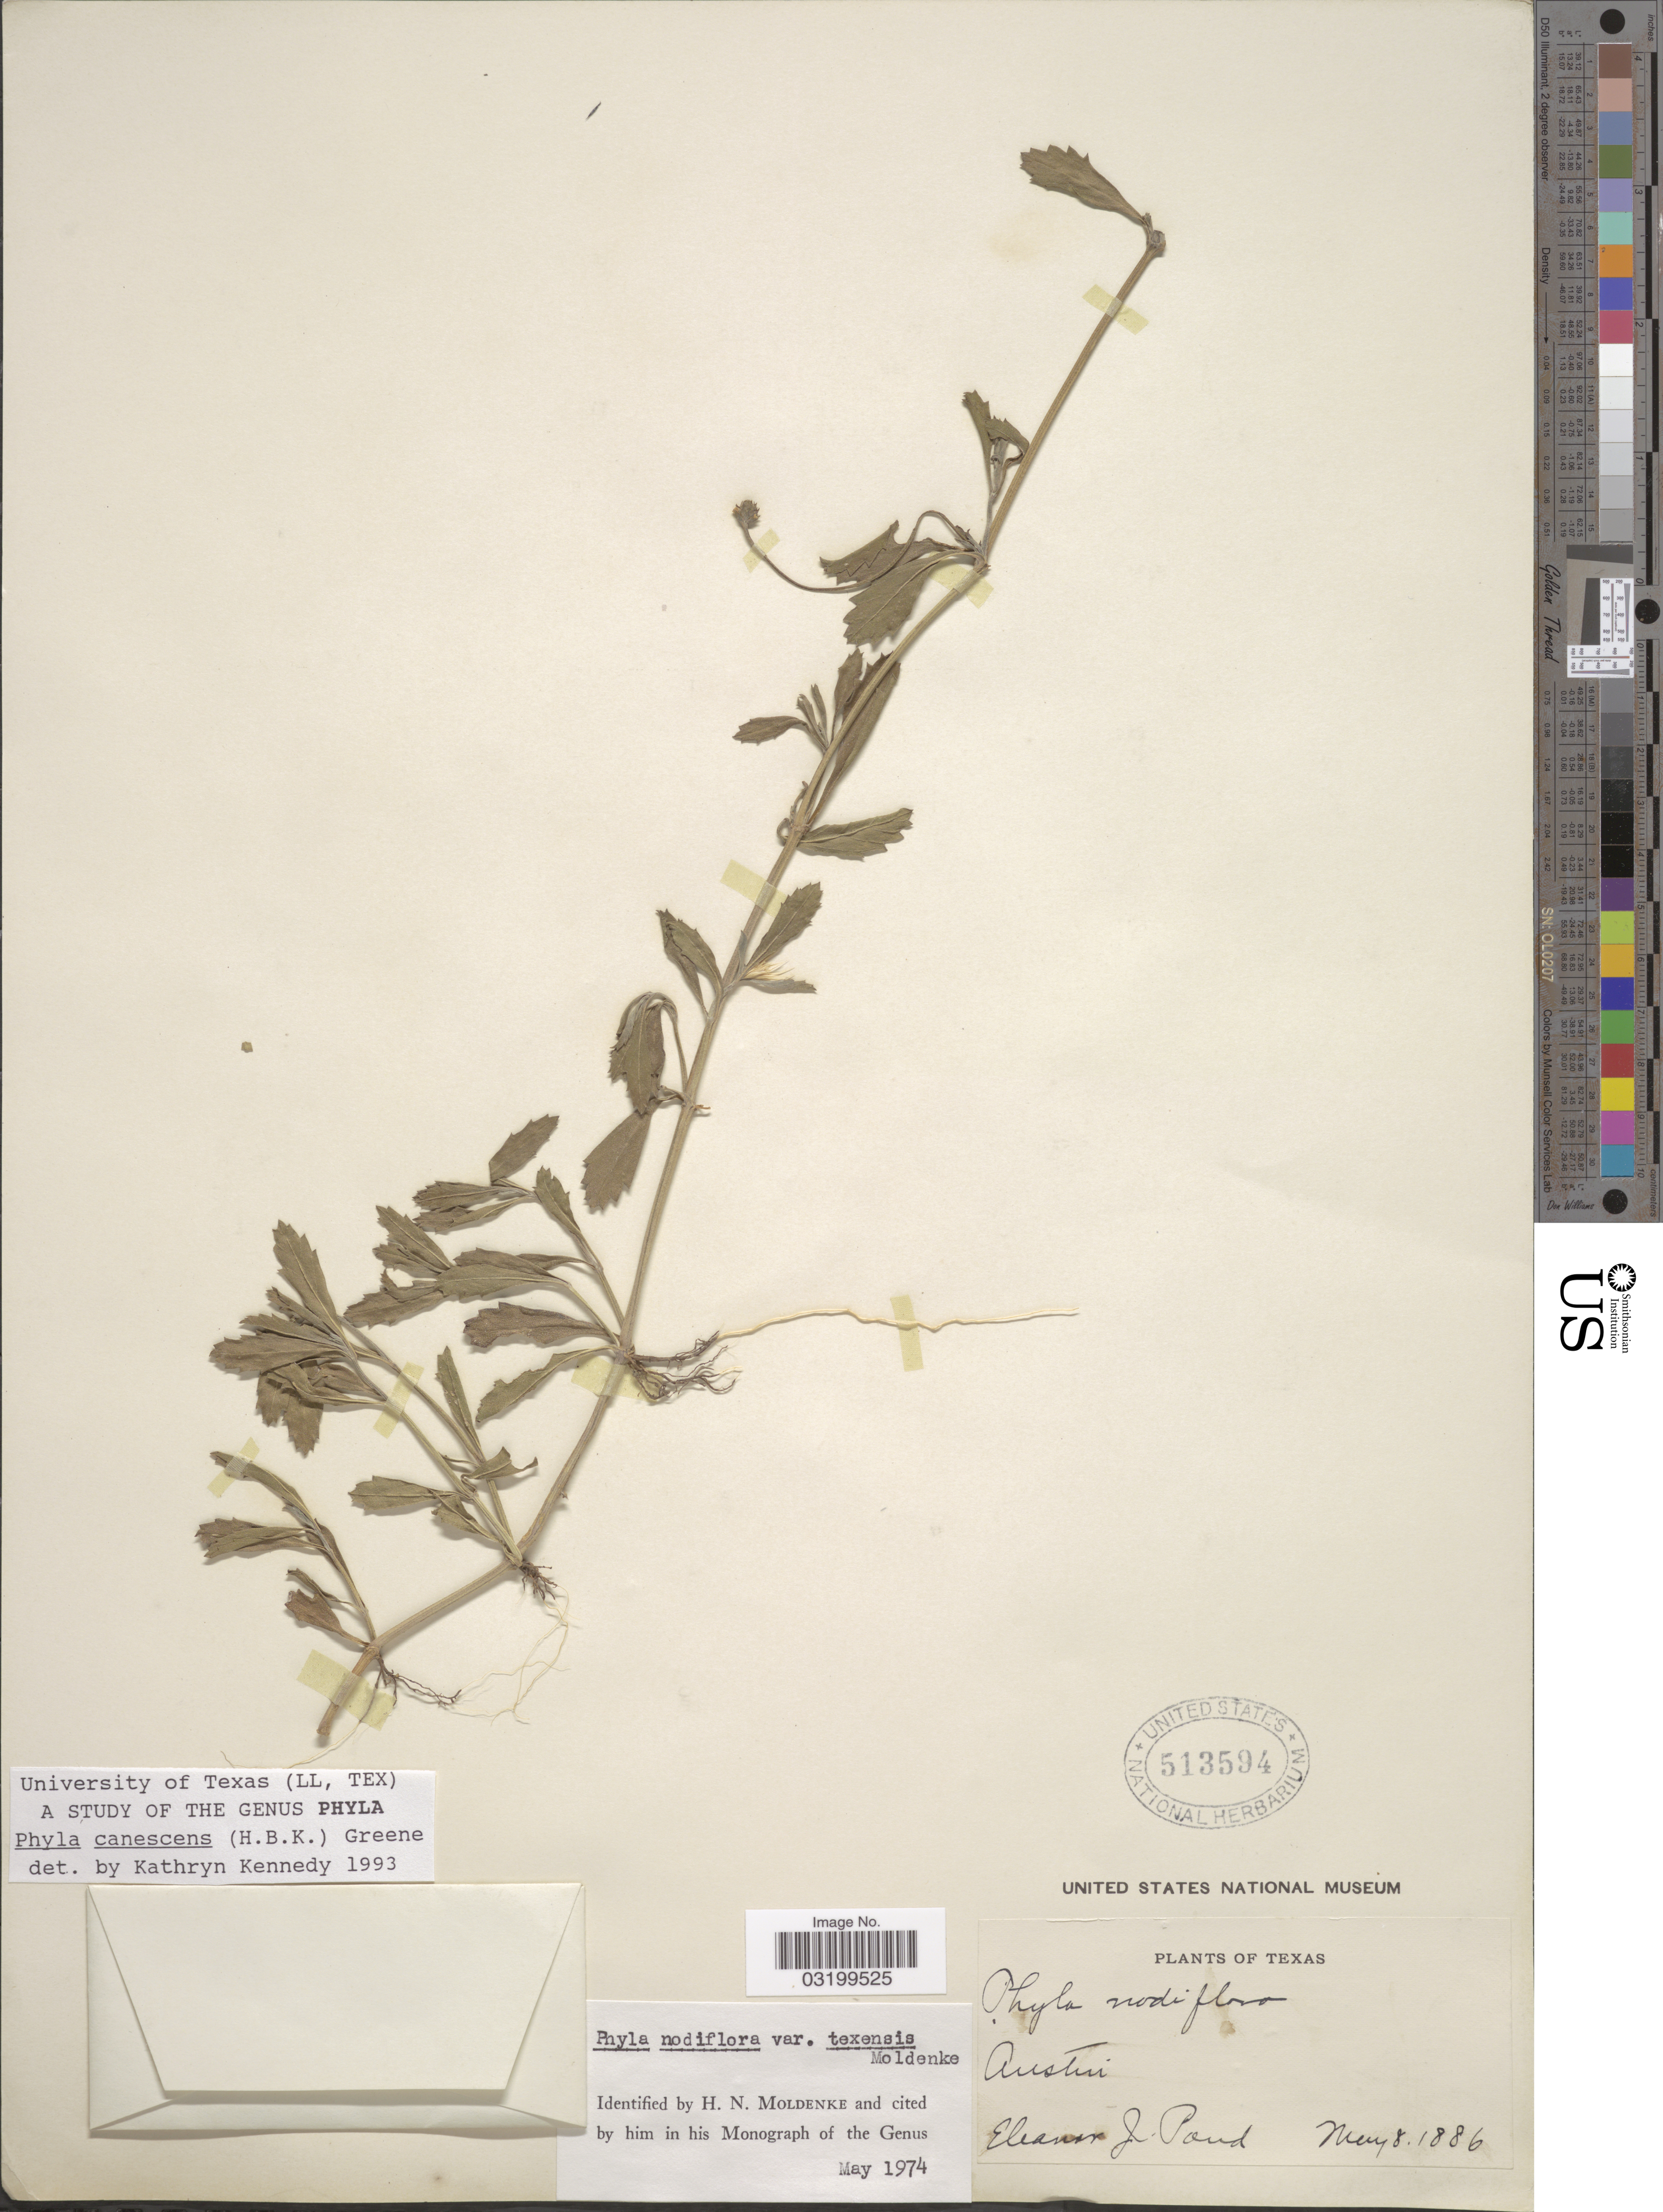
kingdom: Plantae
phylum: Tracheophyta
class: Magnoliopsida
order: Lamiales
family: Verbenaceae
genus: Phyla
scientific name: Phyla canescens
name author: (Kunth) S.W. Greene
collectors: E. Pond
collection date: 1886-05-08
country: United States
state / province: Texas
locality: Austin.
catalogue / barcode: US 513594